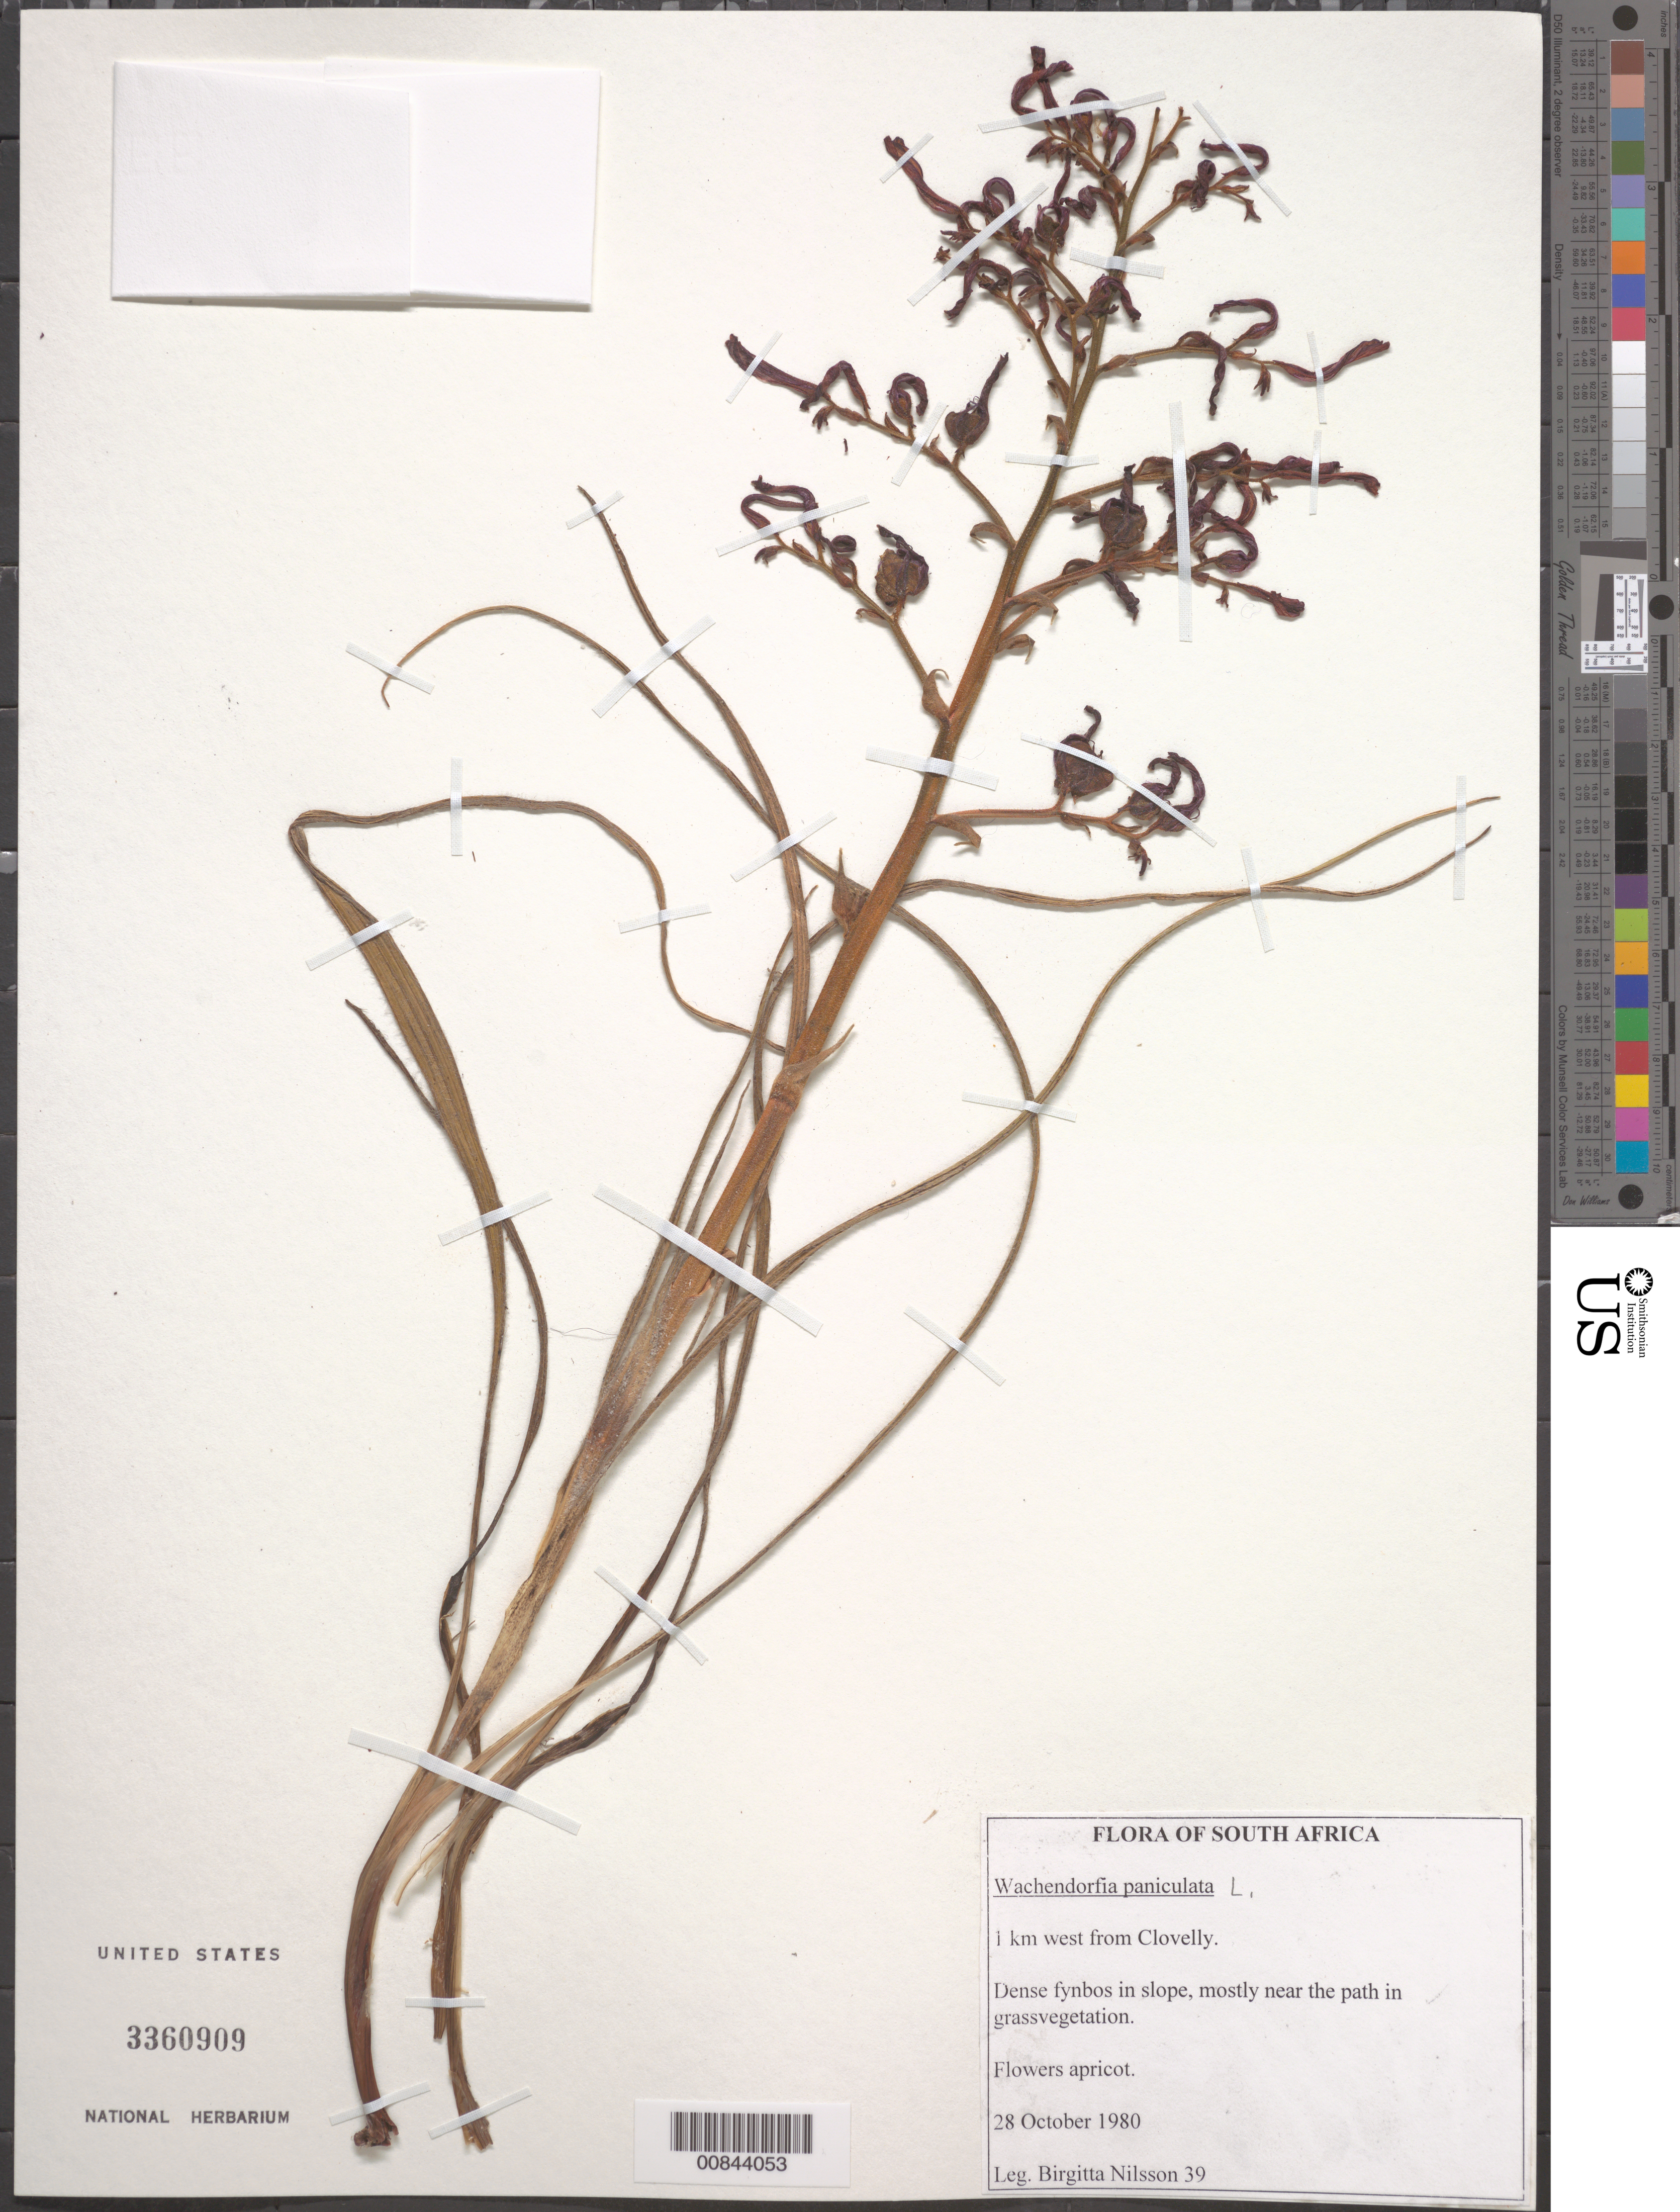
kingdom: Plantae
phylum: Tracheophyta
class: Liliopsida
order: Commelinales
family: Haemodoraceae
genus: Wachendorfia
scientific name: Wachendorfia paniculata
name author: L.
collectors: B. Carlin-Nilsson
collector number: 39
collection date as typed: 28 Oct 1980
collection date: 1980-10-28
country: South Africa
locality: W of Clovelly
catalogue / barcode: US 3360909